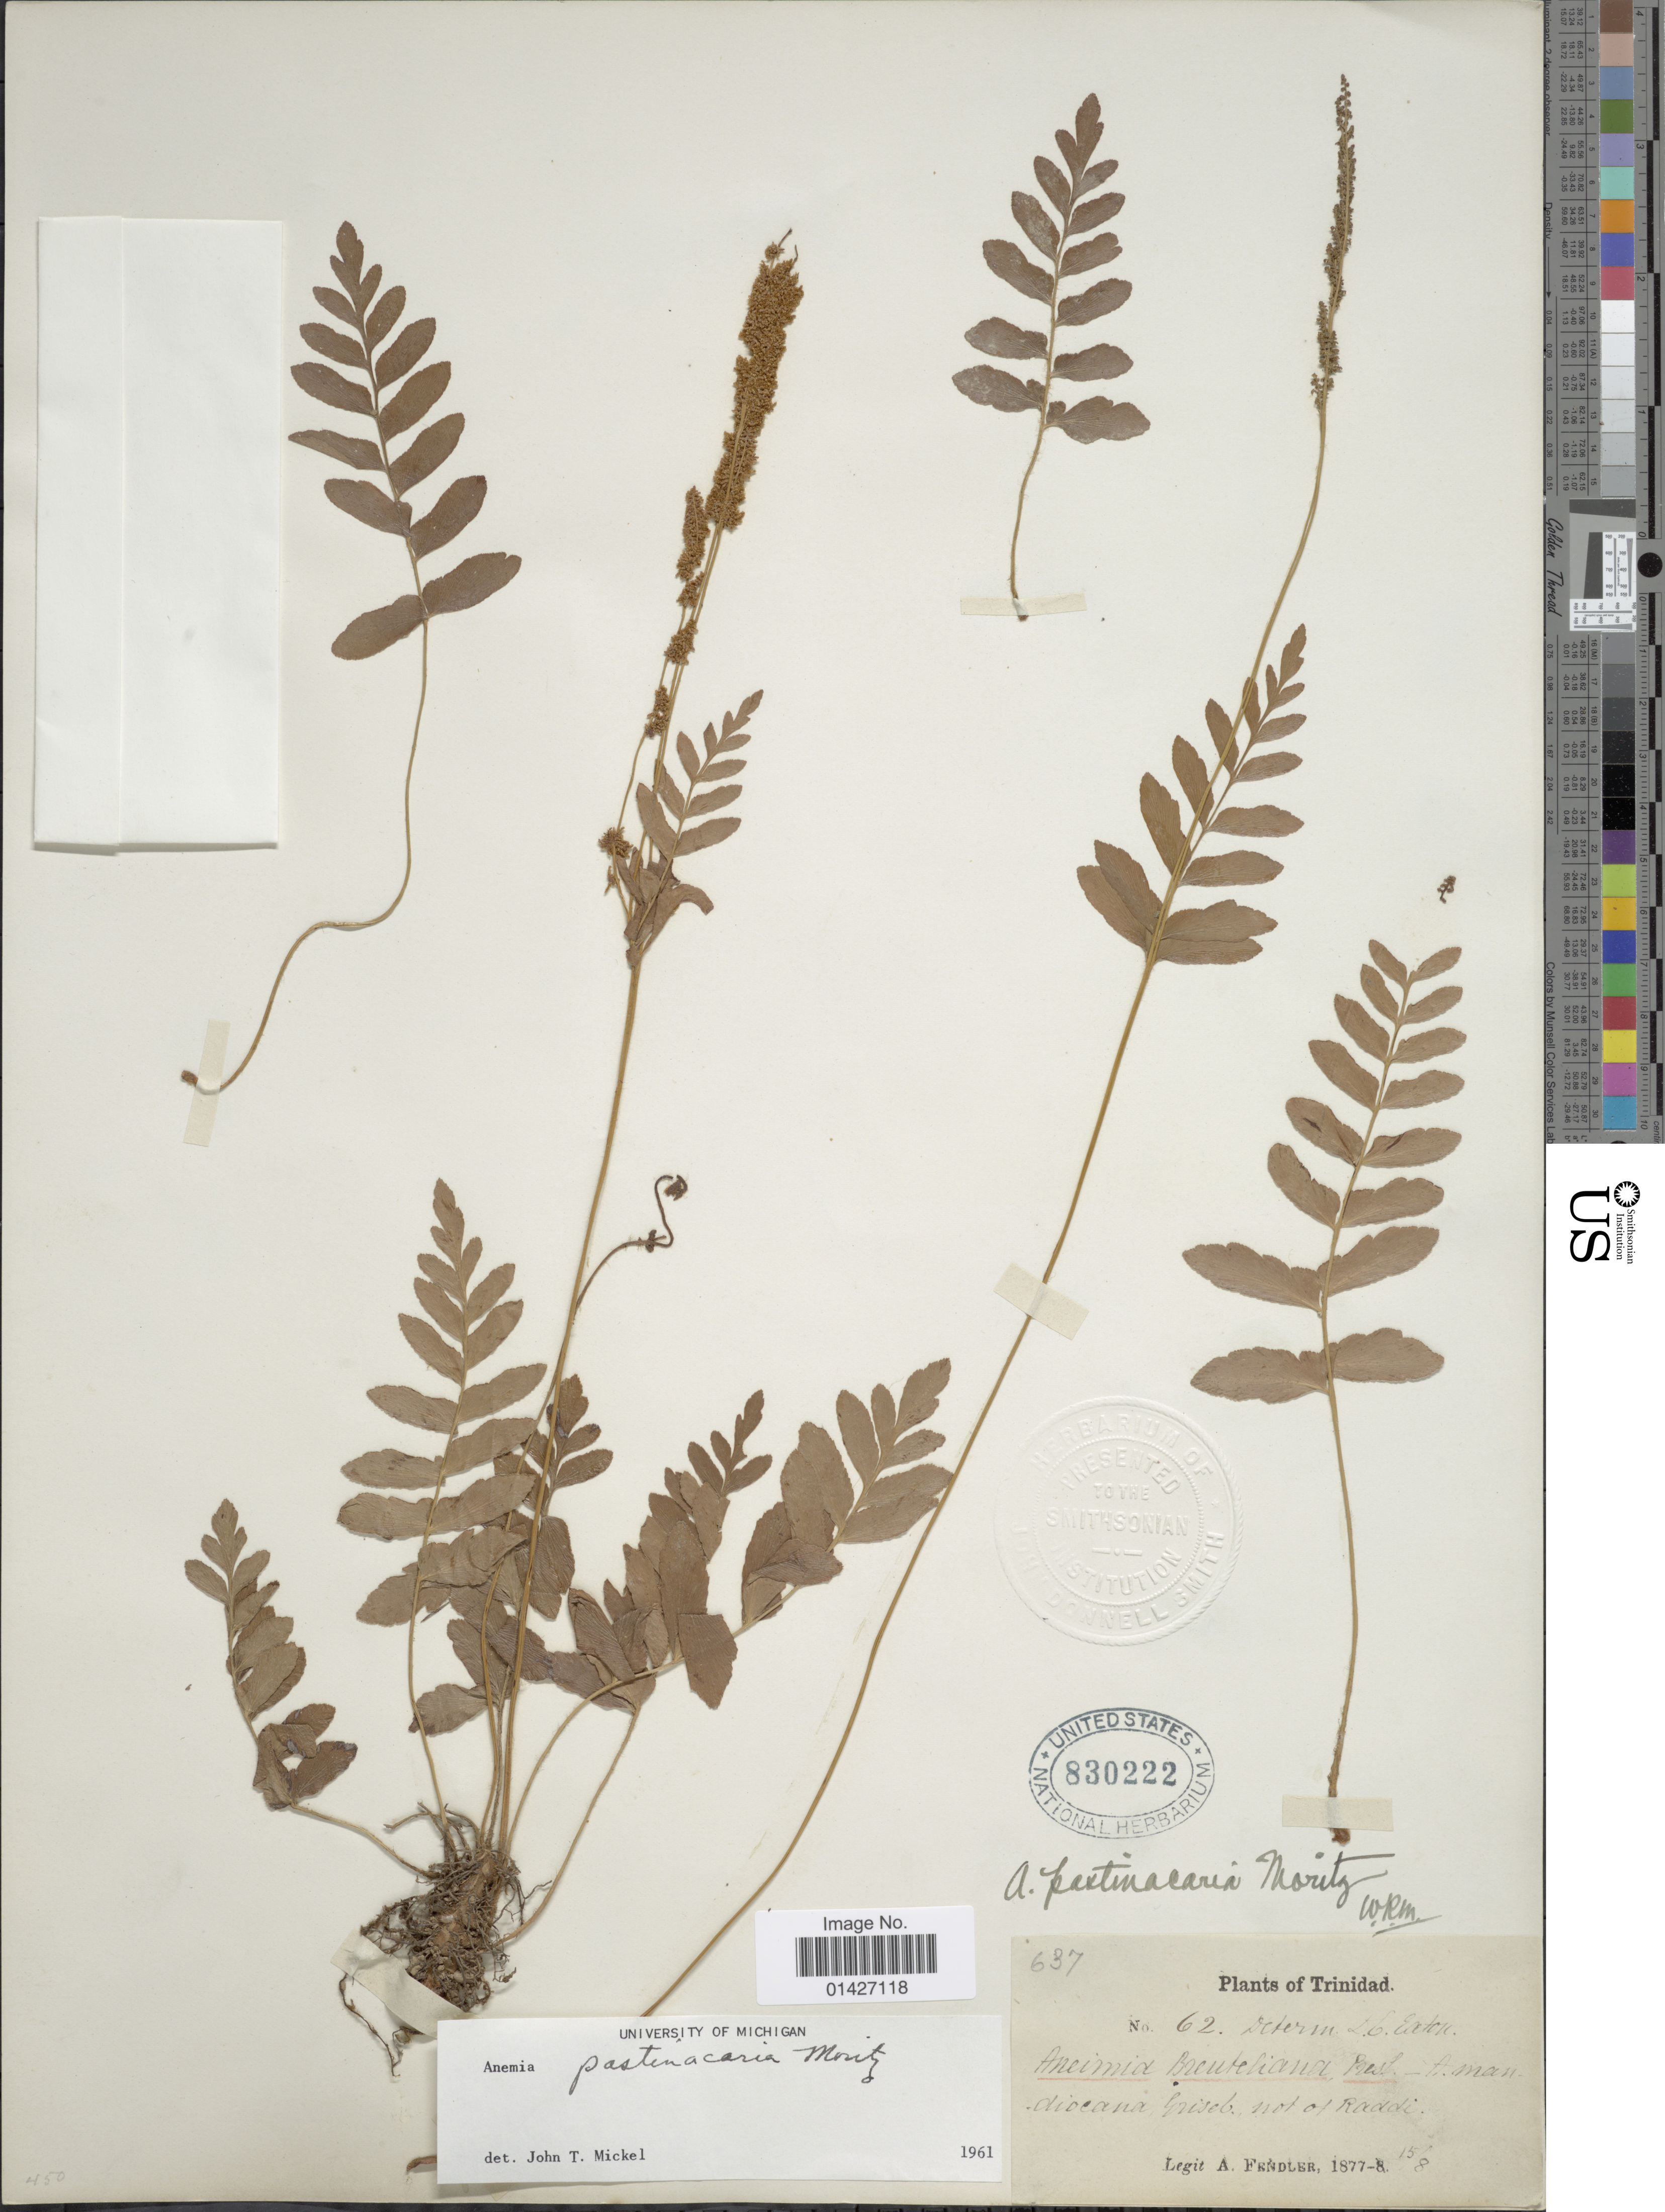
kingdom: Plantae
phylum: Tracheophyta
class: Polypodiopsida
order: Schizaeales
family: Anemiaceae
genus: Anemia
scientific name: Anemia pastinacaria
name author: Moritz ex Prantl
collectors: A. Fendler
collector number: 62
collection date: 1877-08-15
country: Trinidad and Tobago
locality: Trinidad.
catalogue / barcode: US 830222